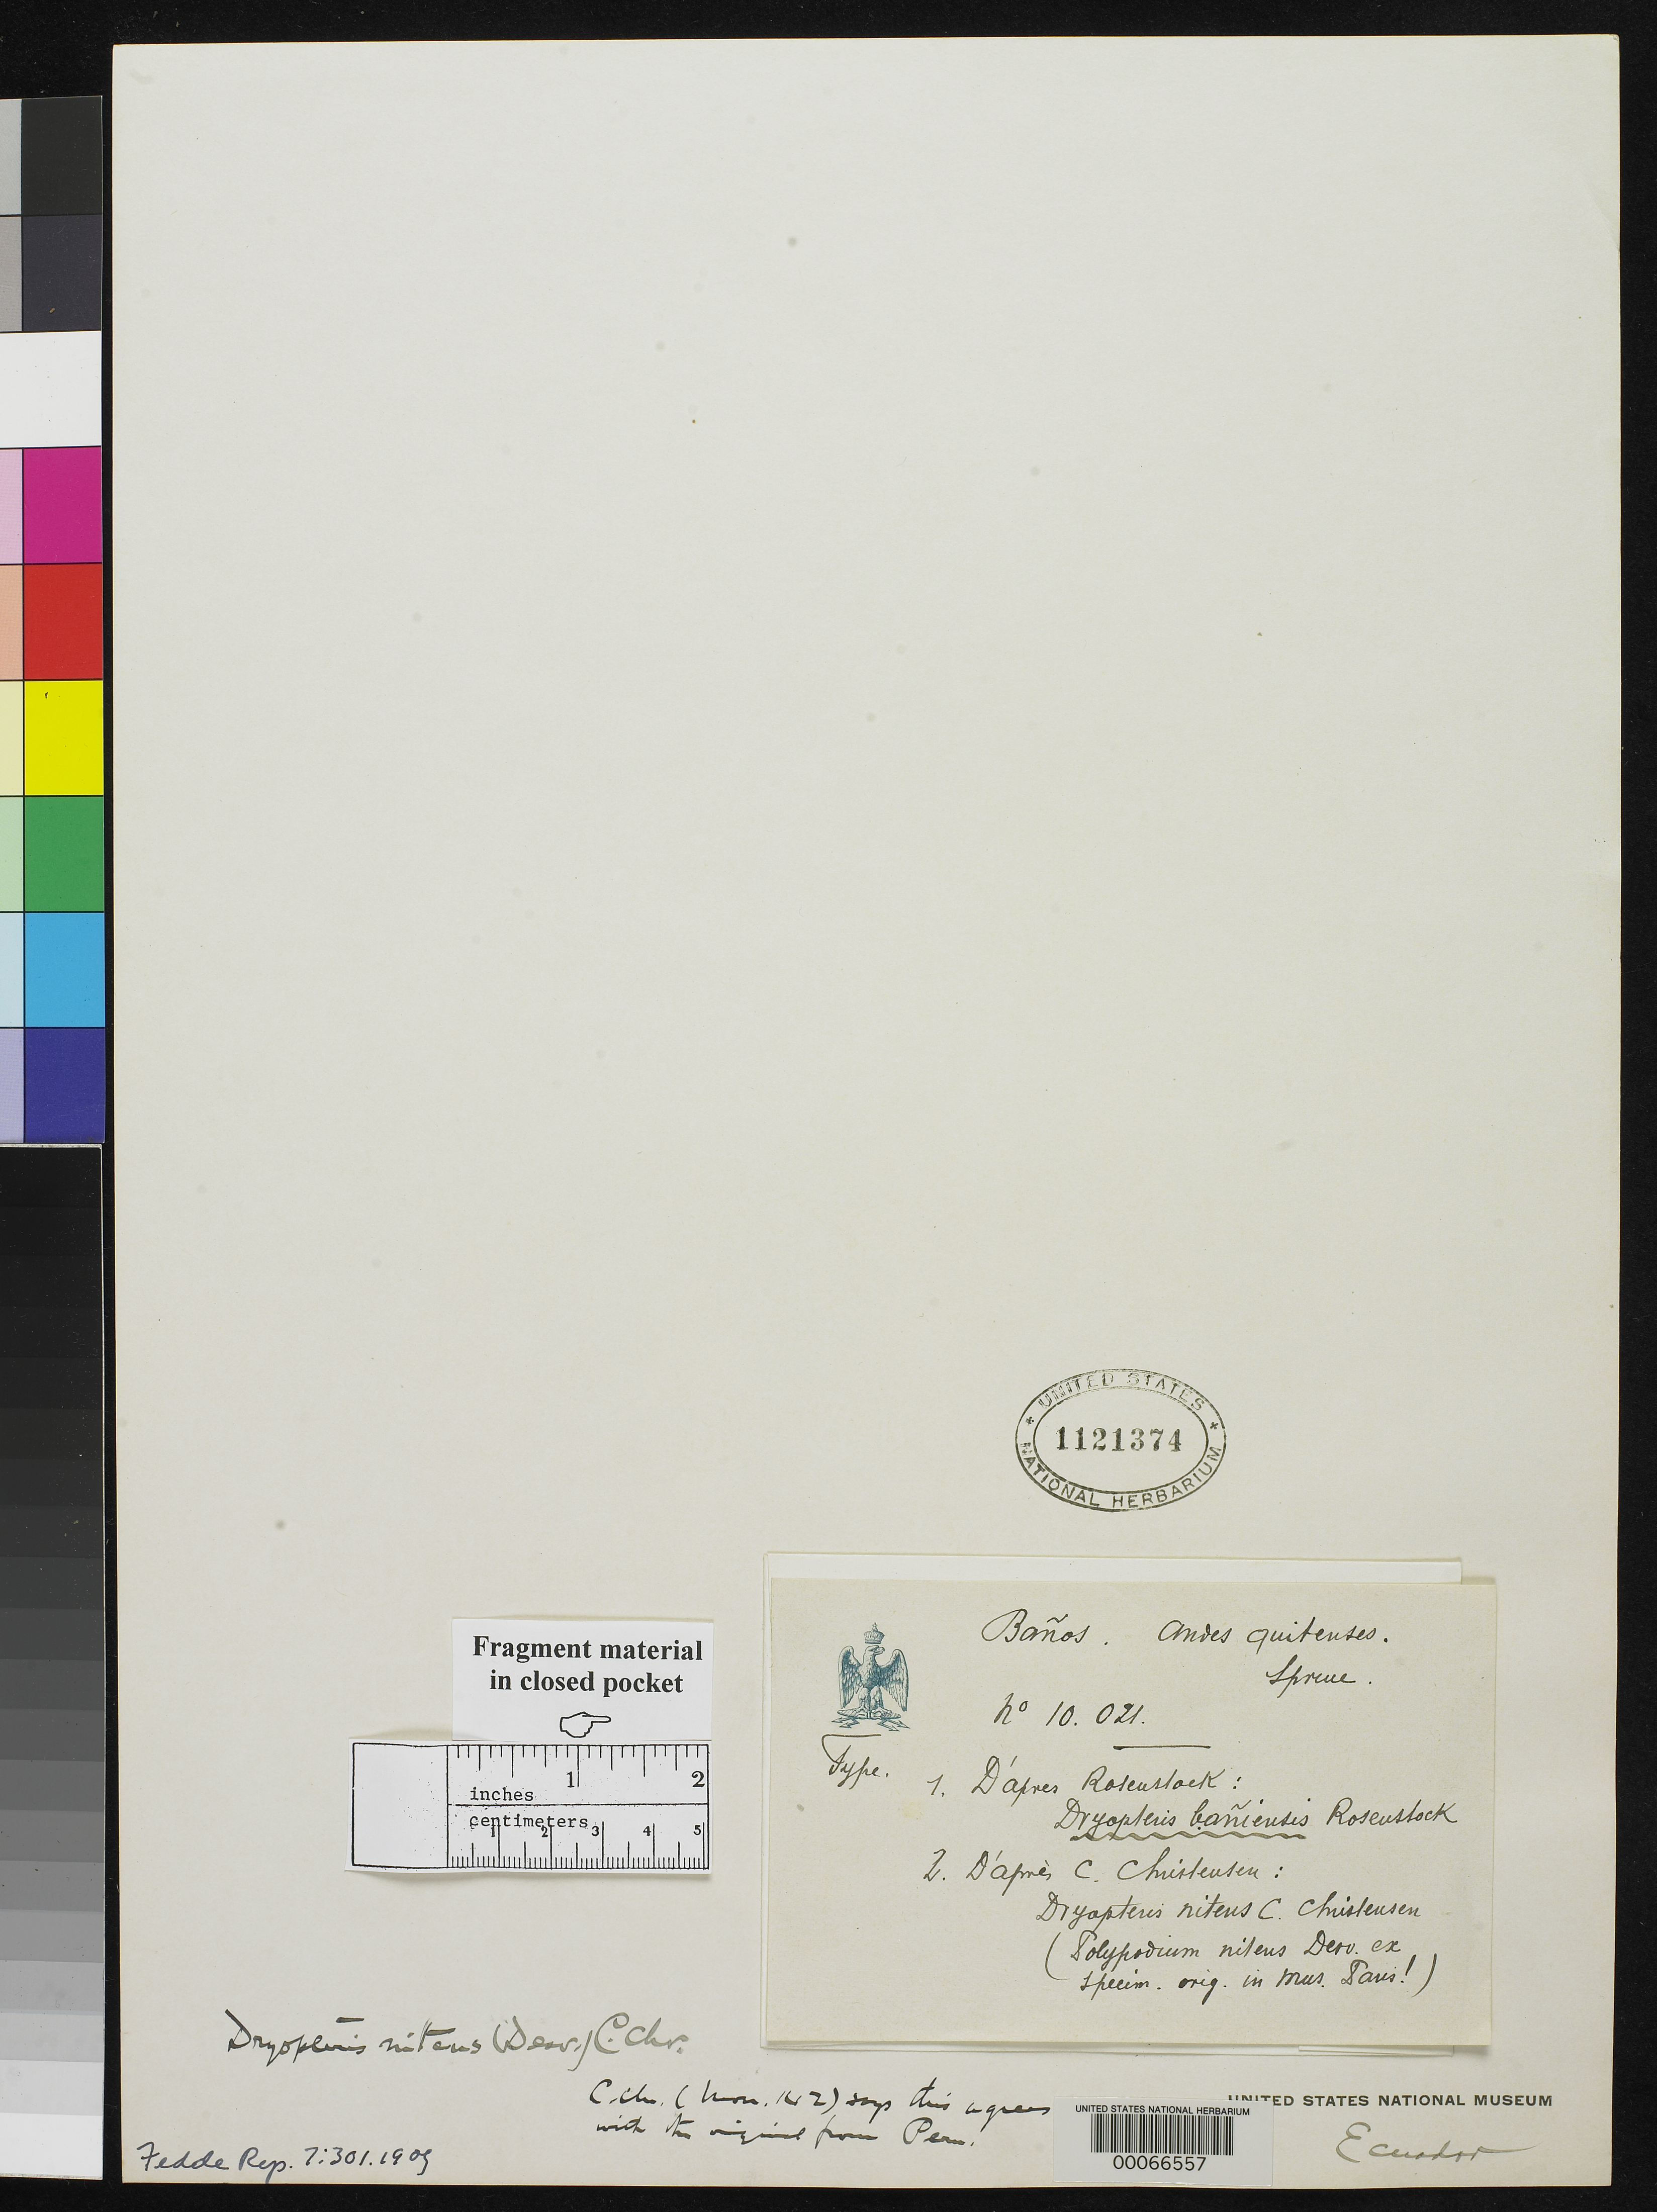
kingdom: Plantae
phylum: Tracheophyta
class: Polypodiopsida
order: Polypodiales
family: Dryopteridaceae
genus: Dryopteris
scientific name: Dryopteris baniensis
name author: Rosenst.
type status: Isotype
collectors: R. Spruce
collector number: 10021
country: Ecuador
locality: Prope Banos, Andes Quitenses.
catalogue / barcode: US 1121374